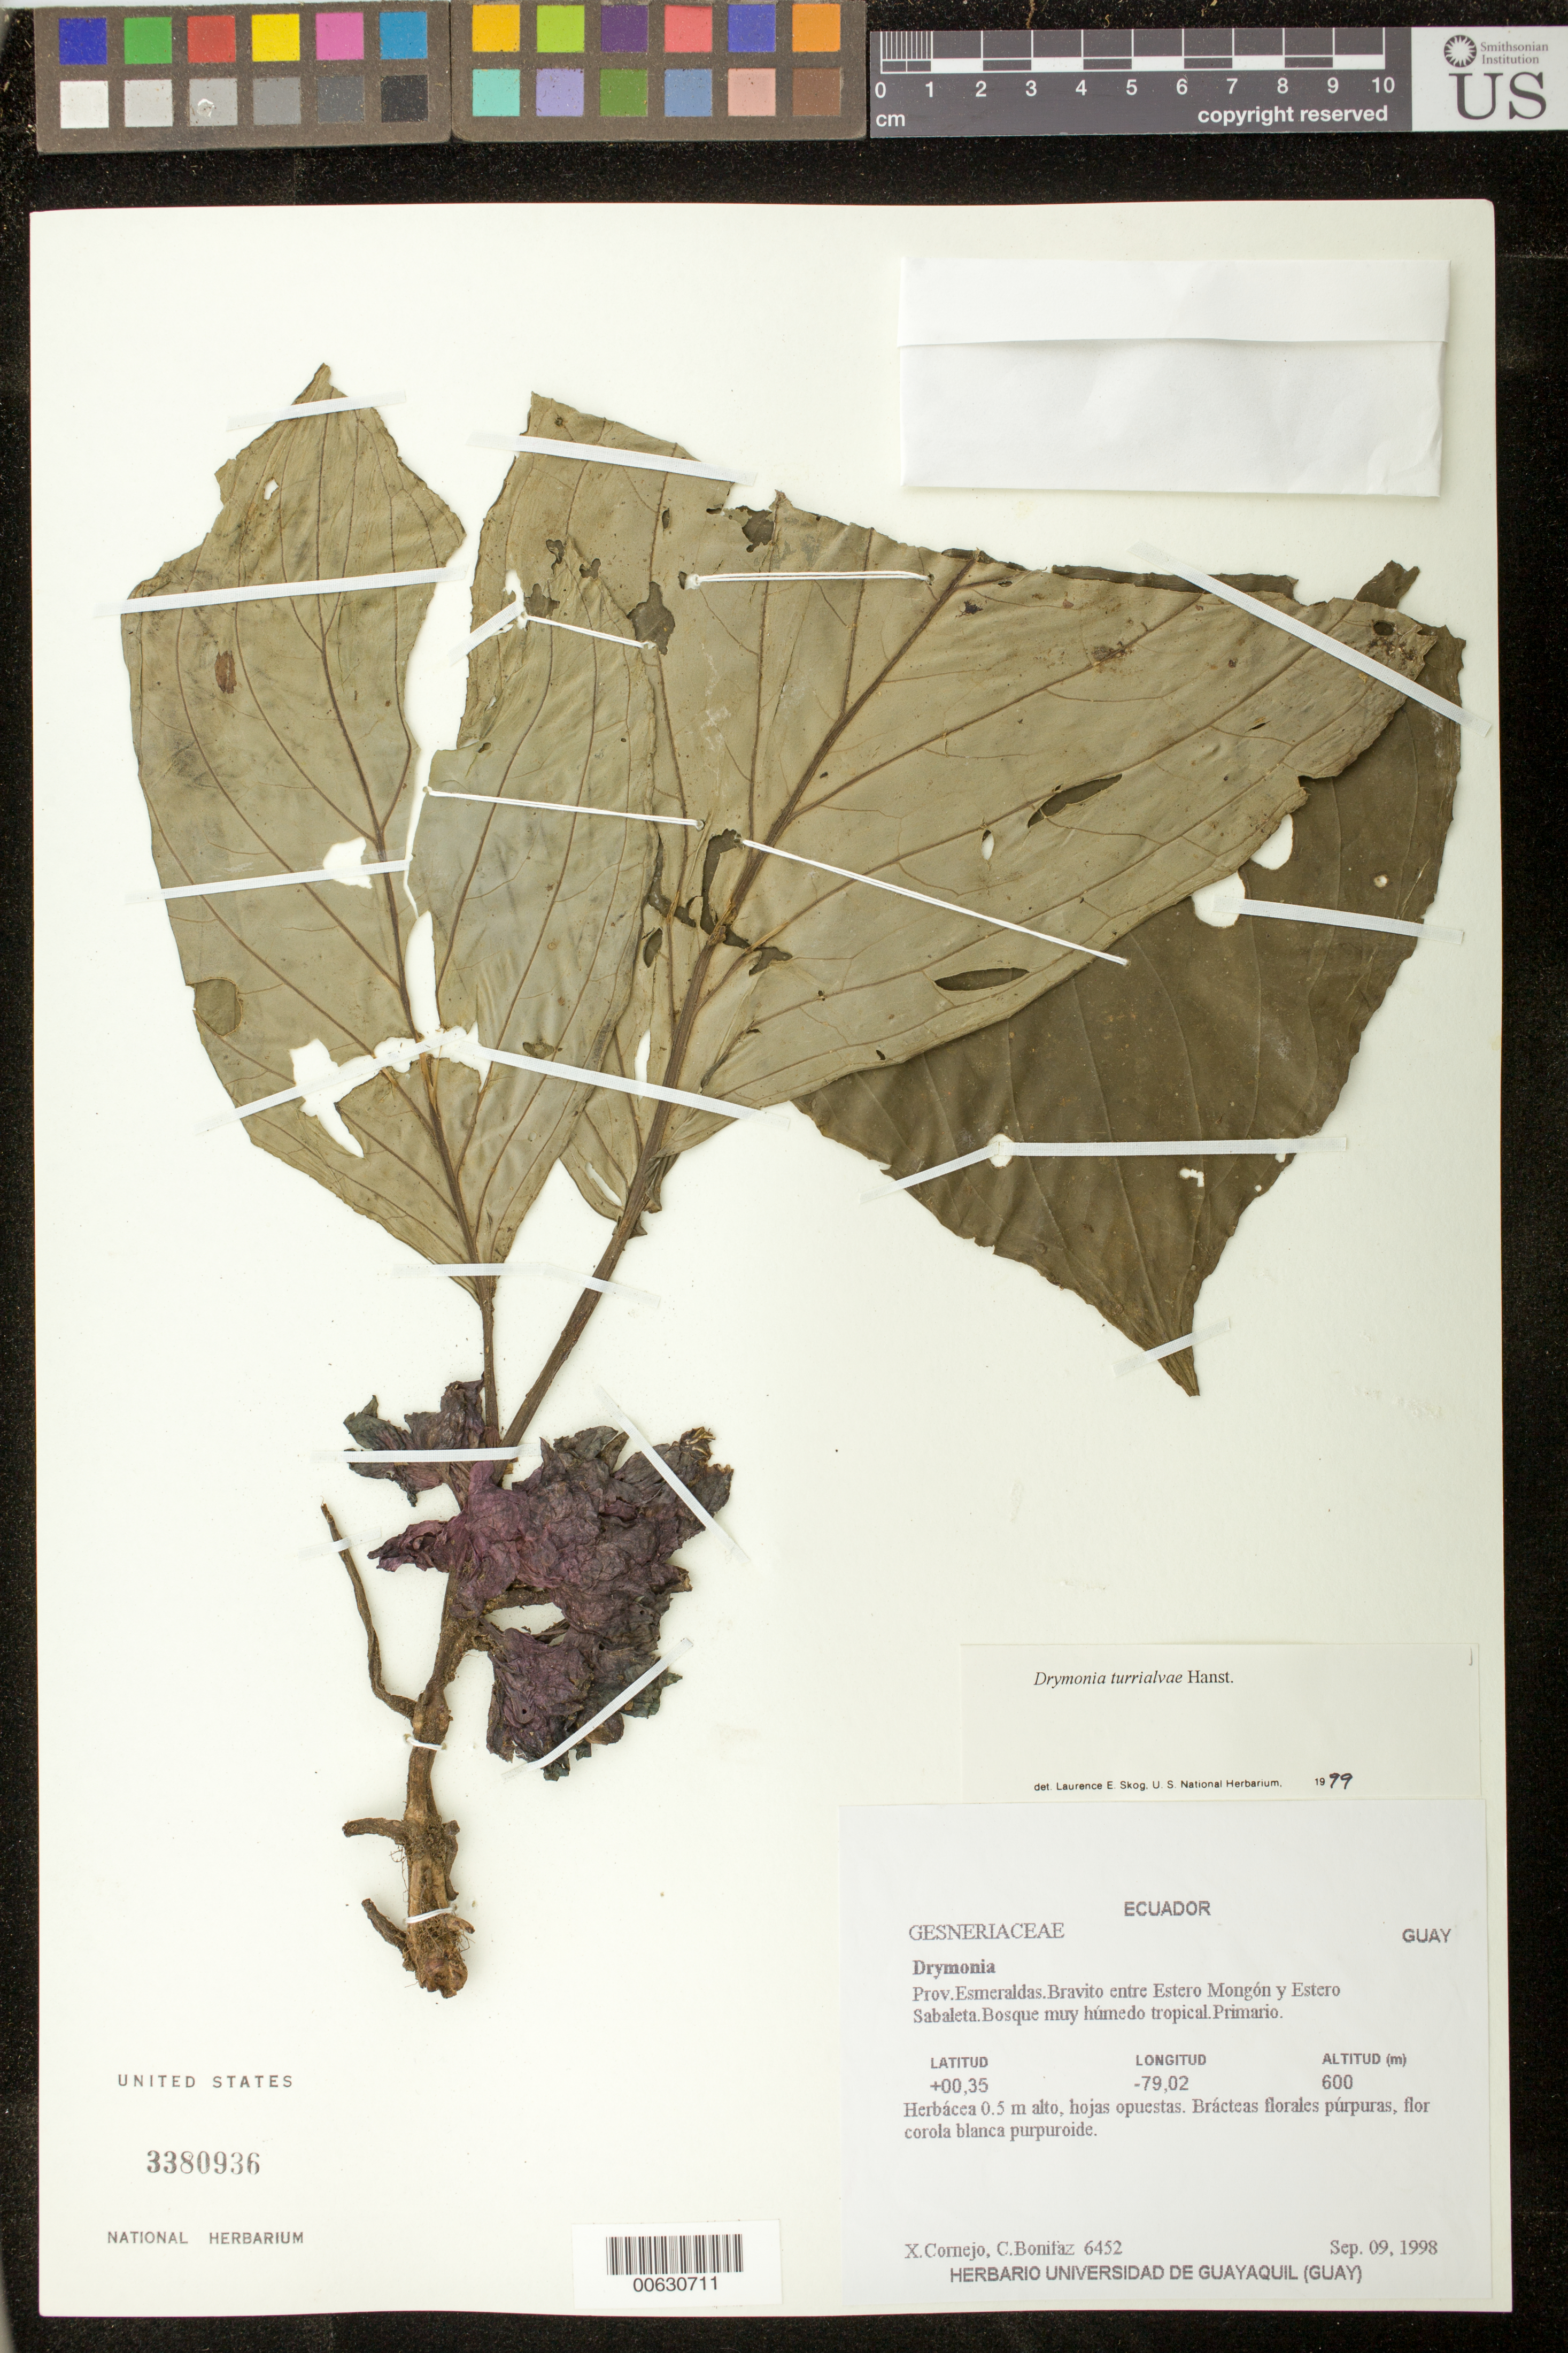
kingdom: Plantae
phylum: Tracheophyta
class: Magnoliopsida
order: Lamiales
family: Gesneriaceae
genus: Drymonia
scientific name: Drymonia turrialvae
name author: Hanst.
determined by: Skog, Laurence E.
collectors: X. F. Cornejo & C. Bonifaz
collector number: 6452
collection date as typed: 09 Sep 1998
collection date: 1998-09-09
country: Ecuador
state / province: Esmeraldas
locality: Bravito entre Estero Mongón y Estero Sabaleta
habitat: Bosque muy húmedo tropical; primario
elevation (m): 600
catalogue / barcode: US 3380936